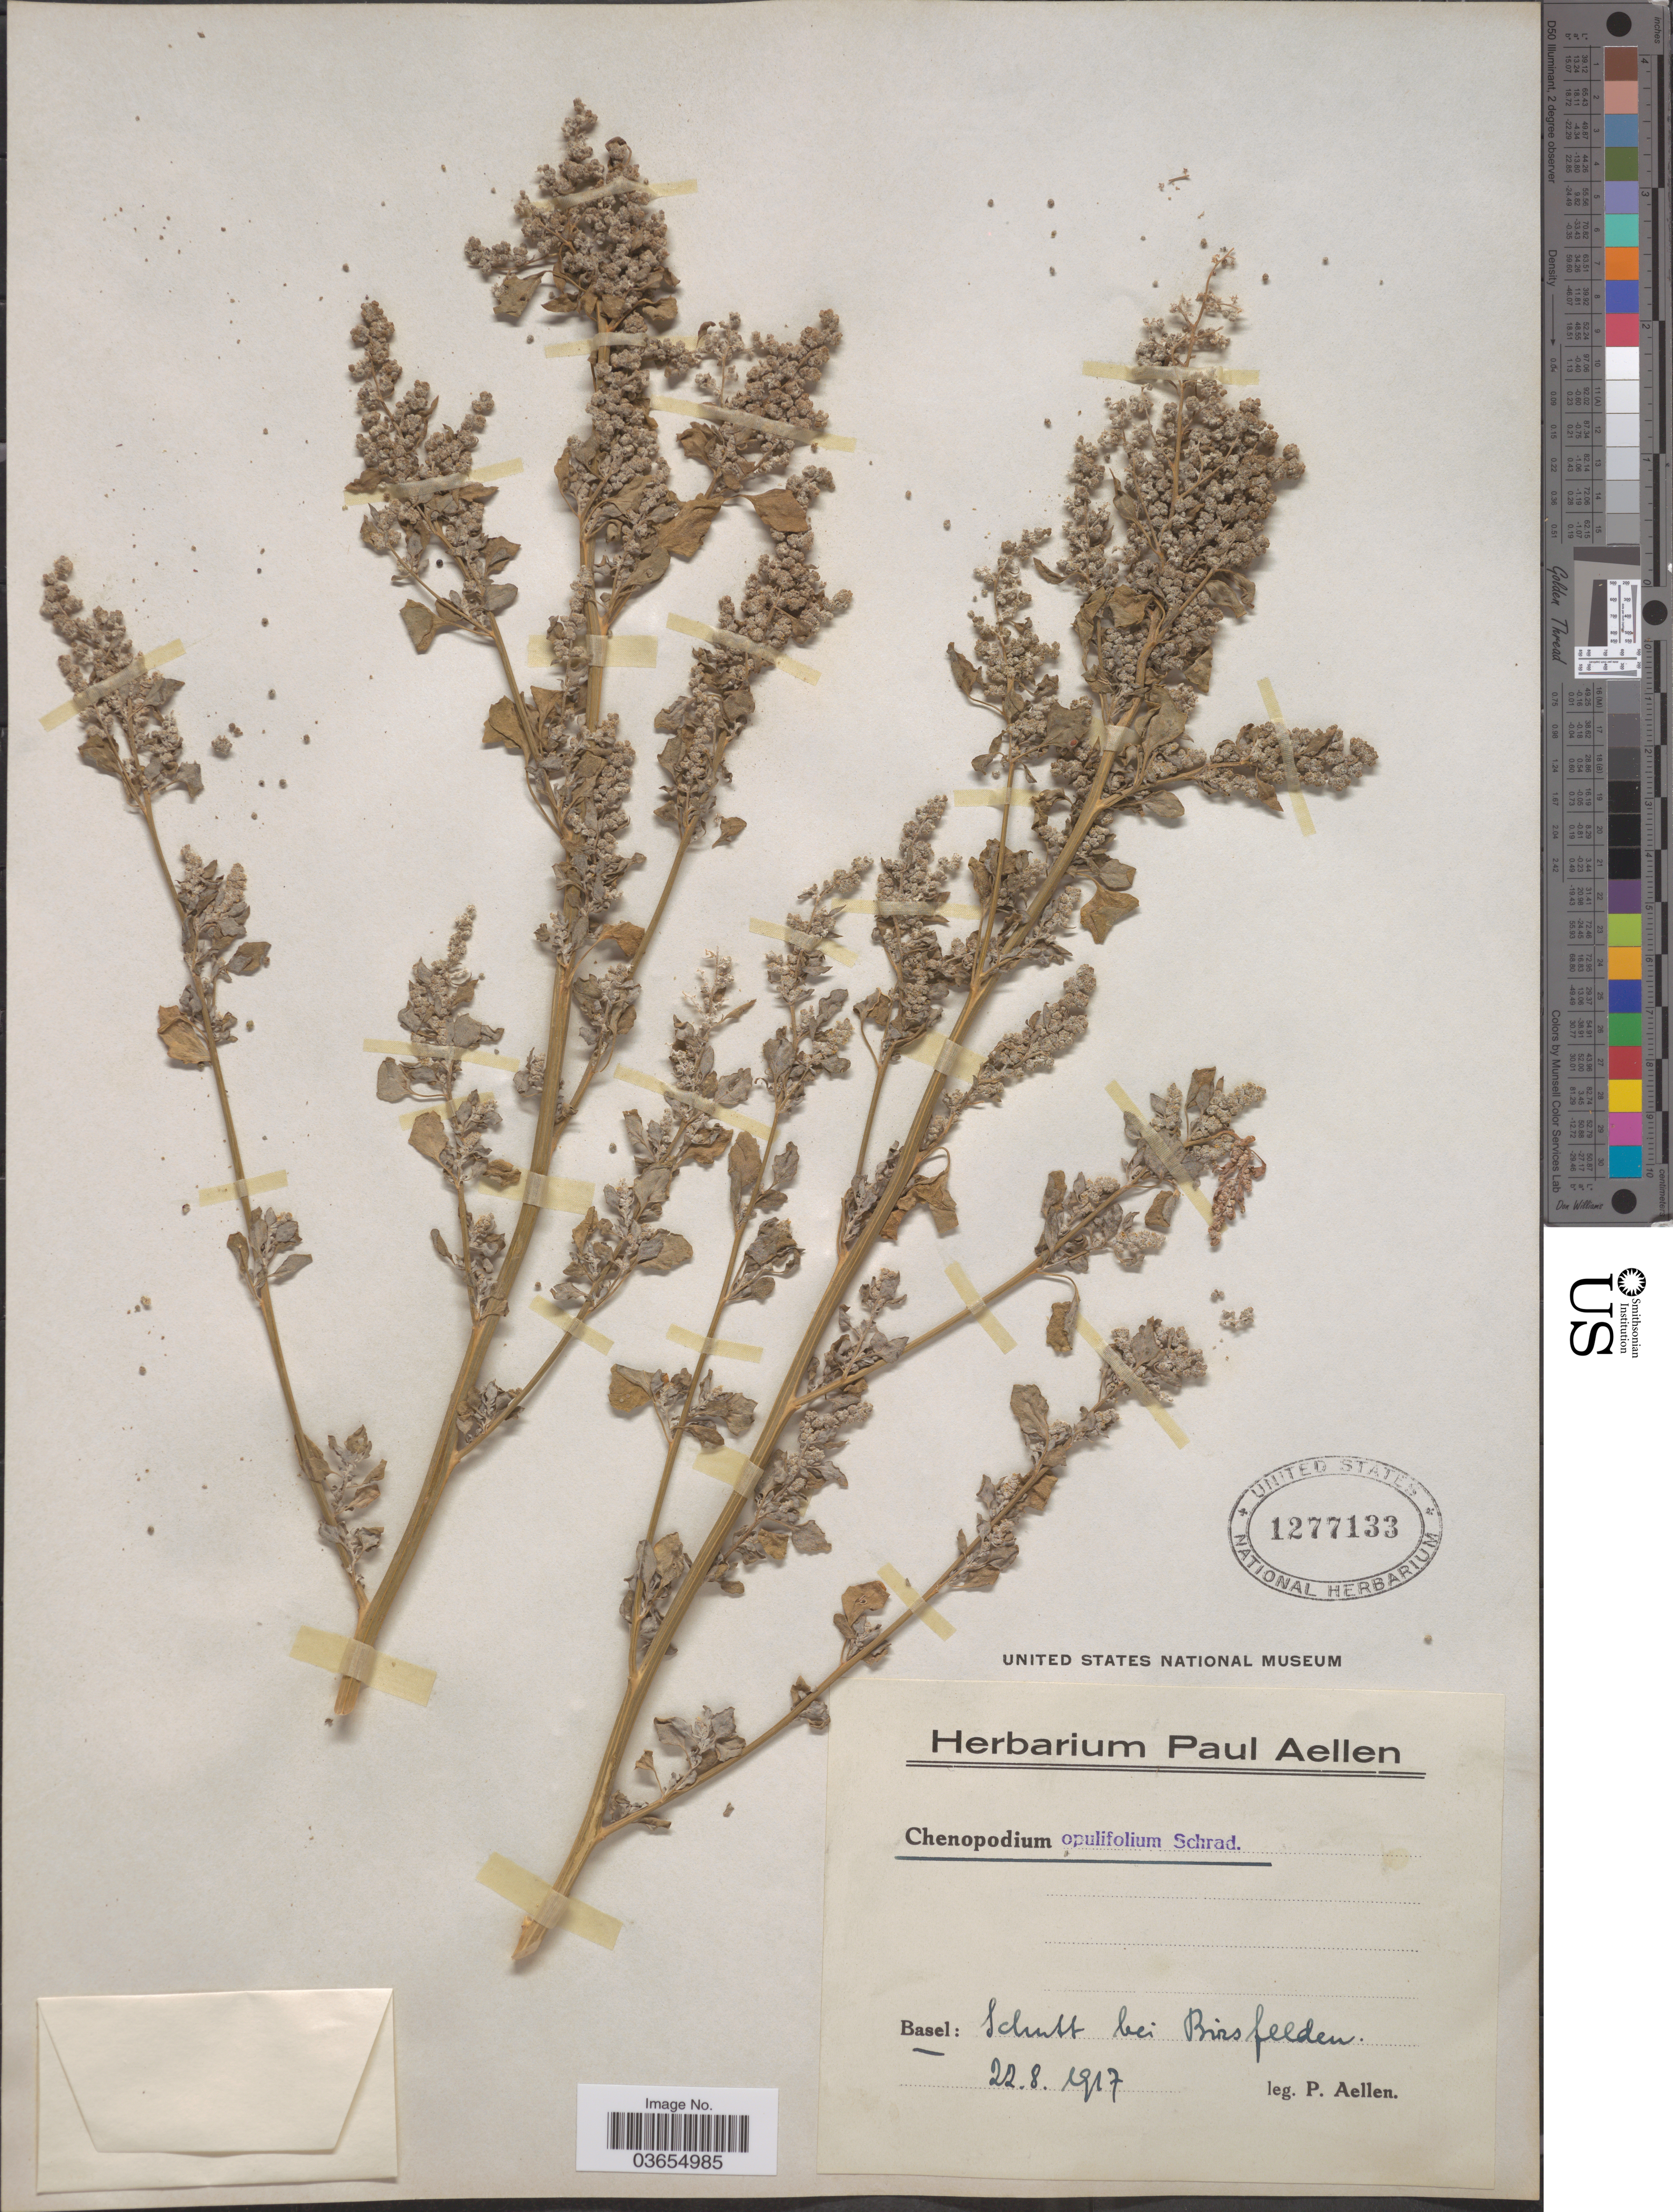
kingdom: Plantae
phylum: Tracheophyta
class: Magnoliopsida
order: Caryophyllales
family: Amaranthaceae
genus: Chenopodium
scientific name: Chenopodium opulifolium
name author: Schrad. ex W.D.J. Koch & Ziz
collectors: P. Aellen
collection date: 1917-08-22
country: Switzerland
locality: Basel: Schutt bei Birsfelden.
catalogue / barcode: US 1277133